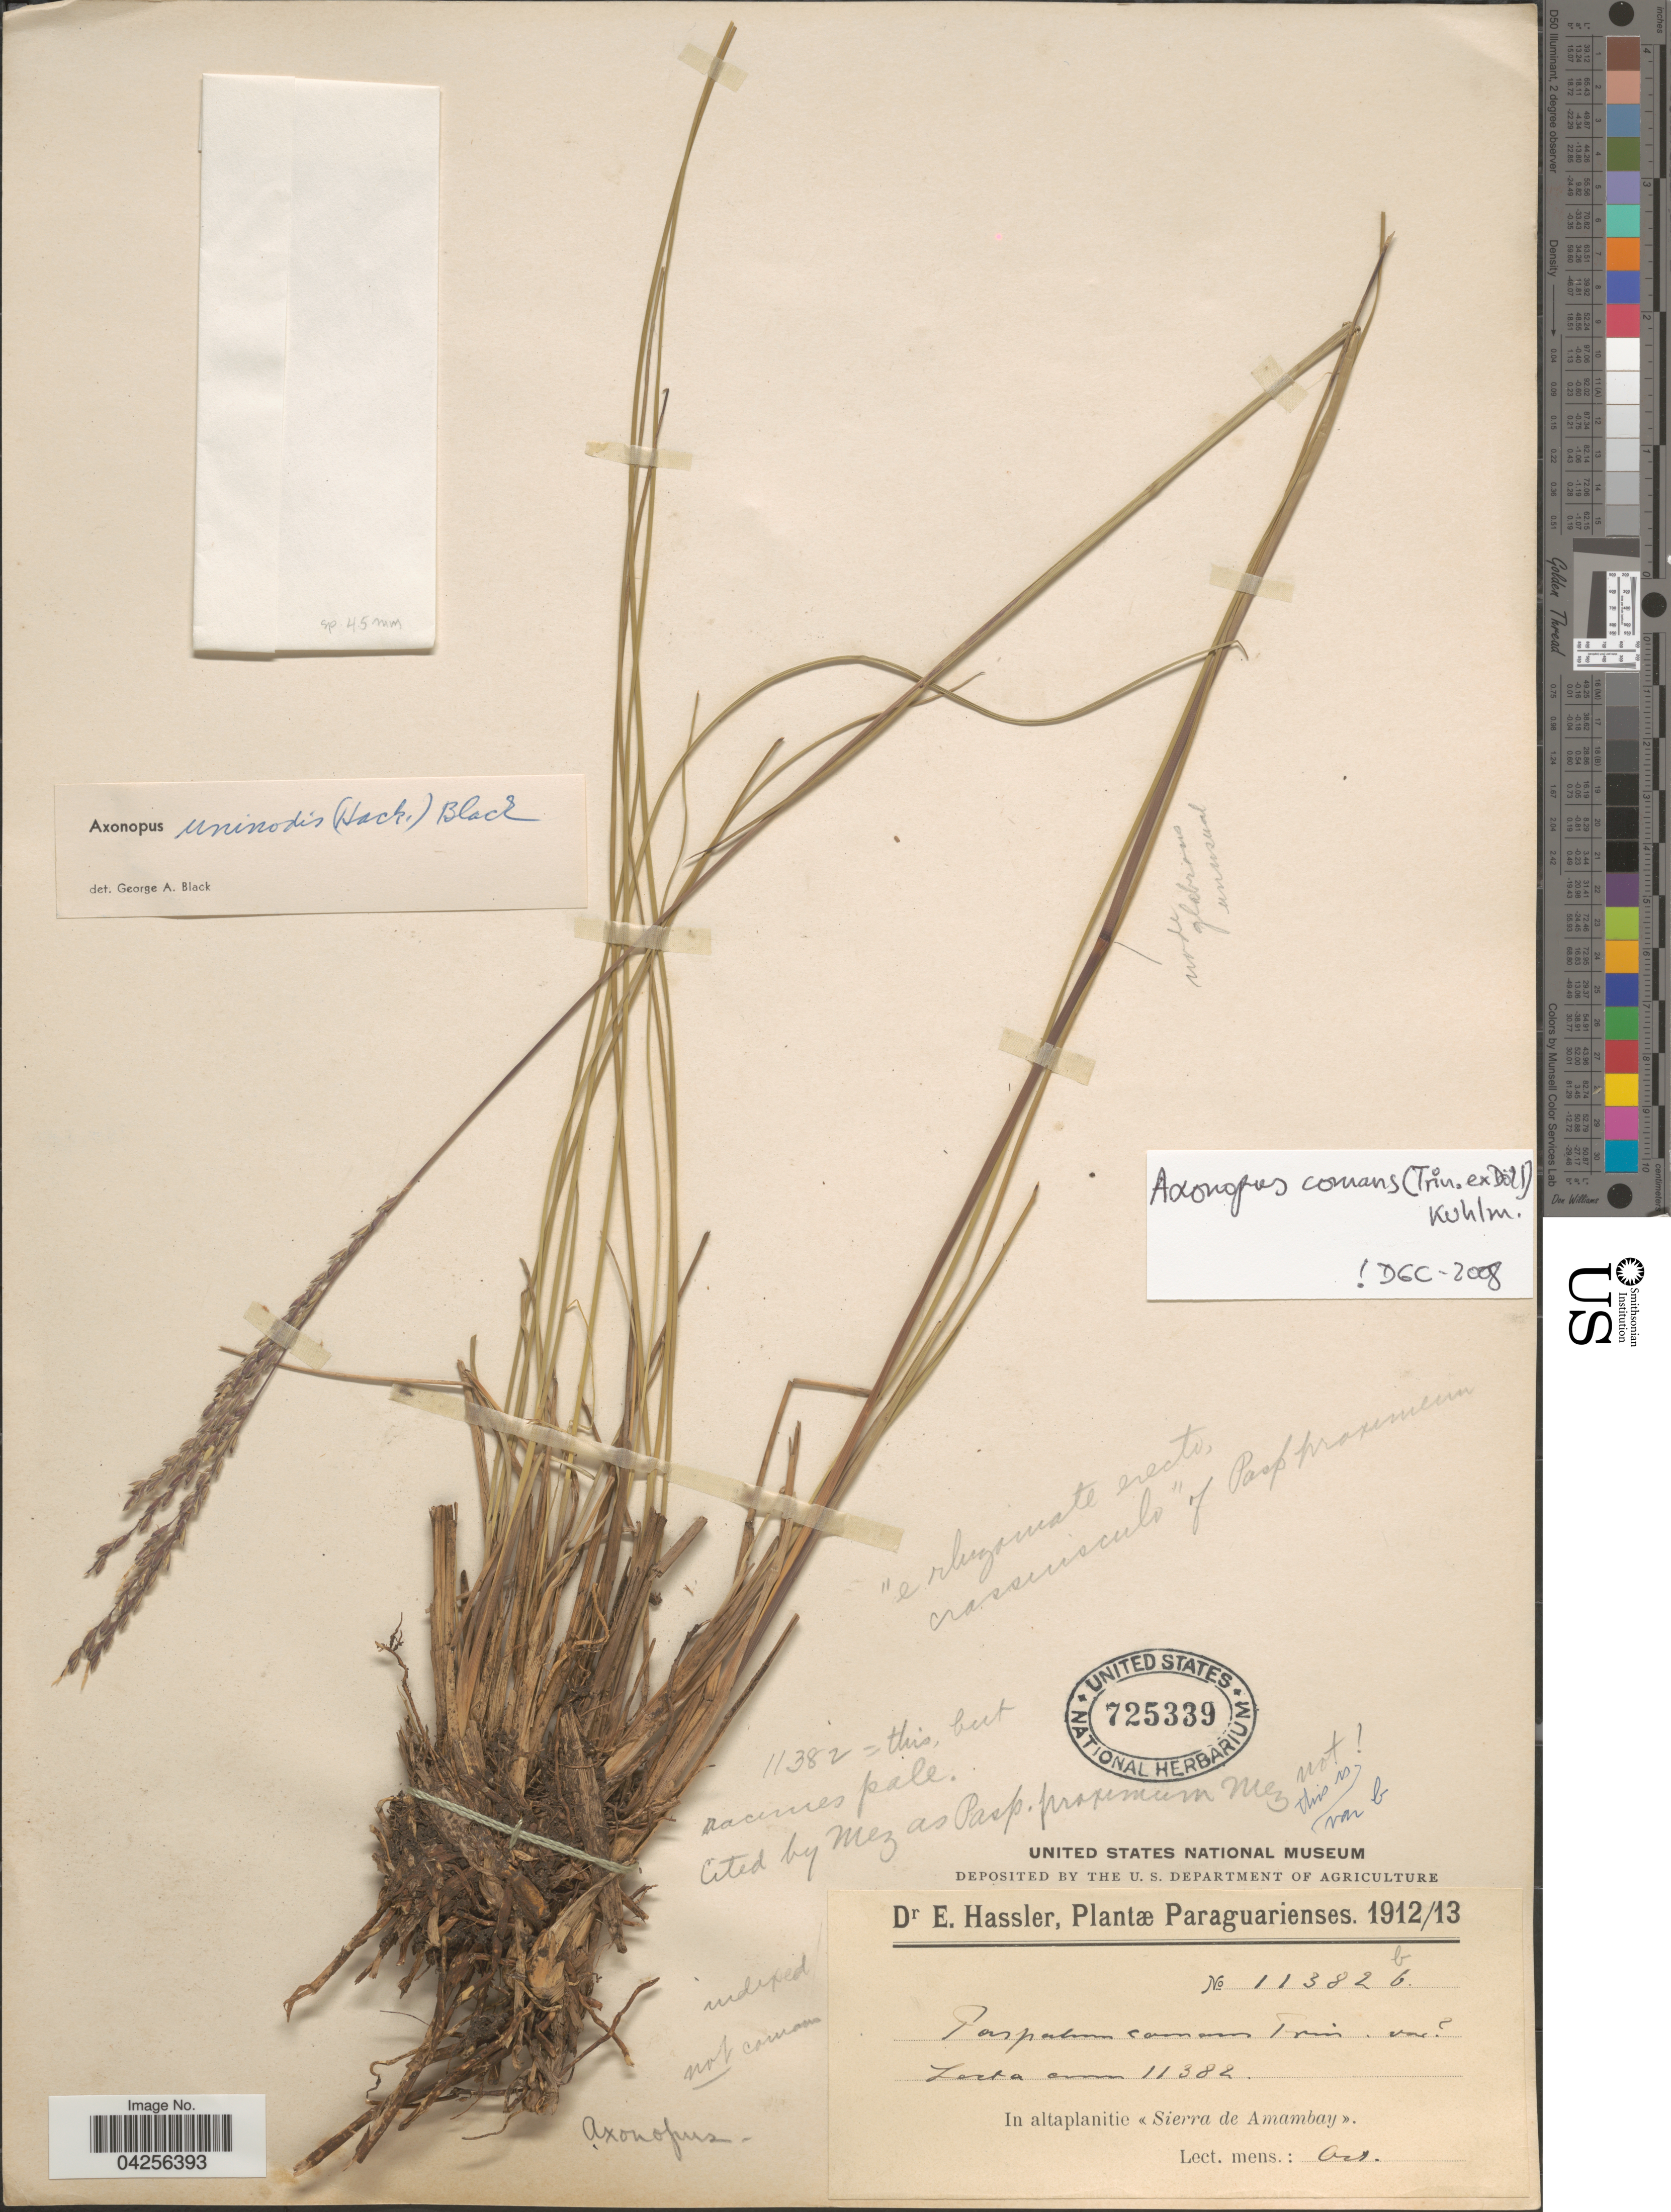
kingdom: Plantae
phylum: Tracheophyta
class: Liliopsida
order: Poales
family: Poaceae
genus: Axonopus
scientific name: Axonopus comans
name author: (Trin. ex Döll) Kuhlm.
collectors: E. Hassler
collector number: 11382b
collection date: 1912-10/1913-10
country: Paraguay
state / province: Paraguari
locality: In altaplanitie «Sierra de Amambay».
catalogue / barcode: US 725339